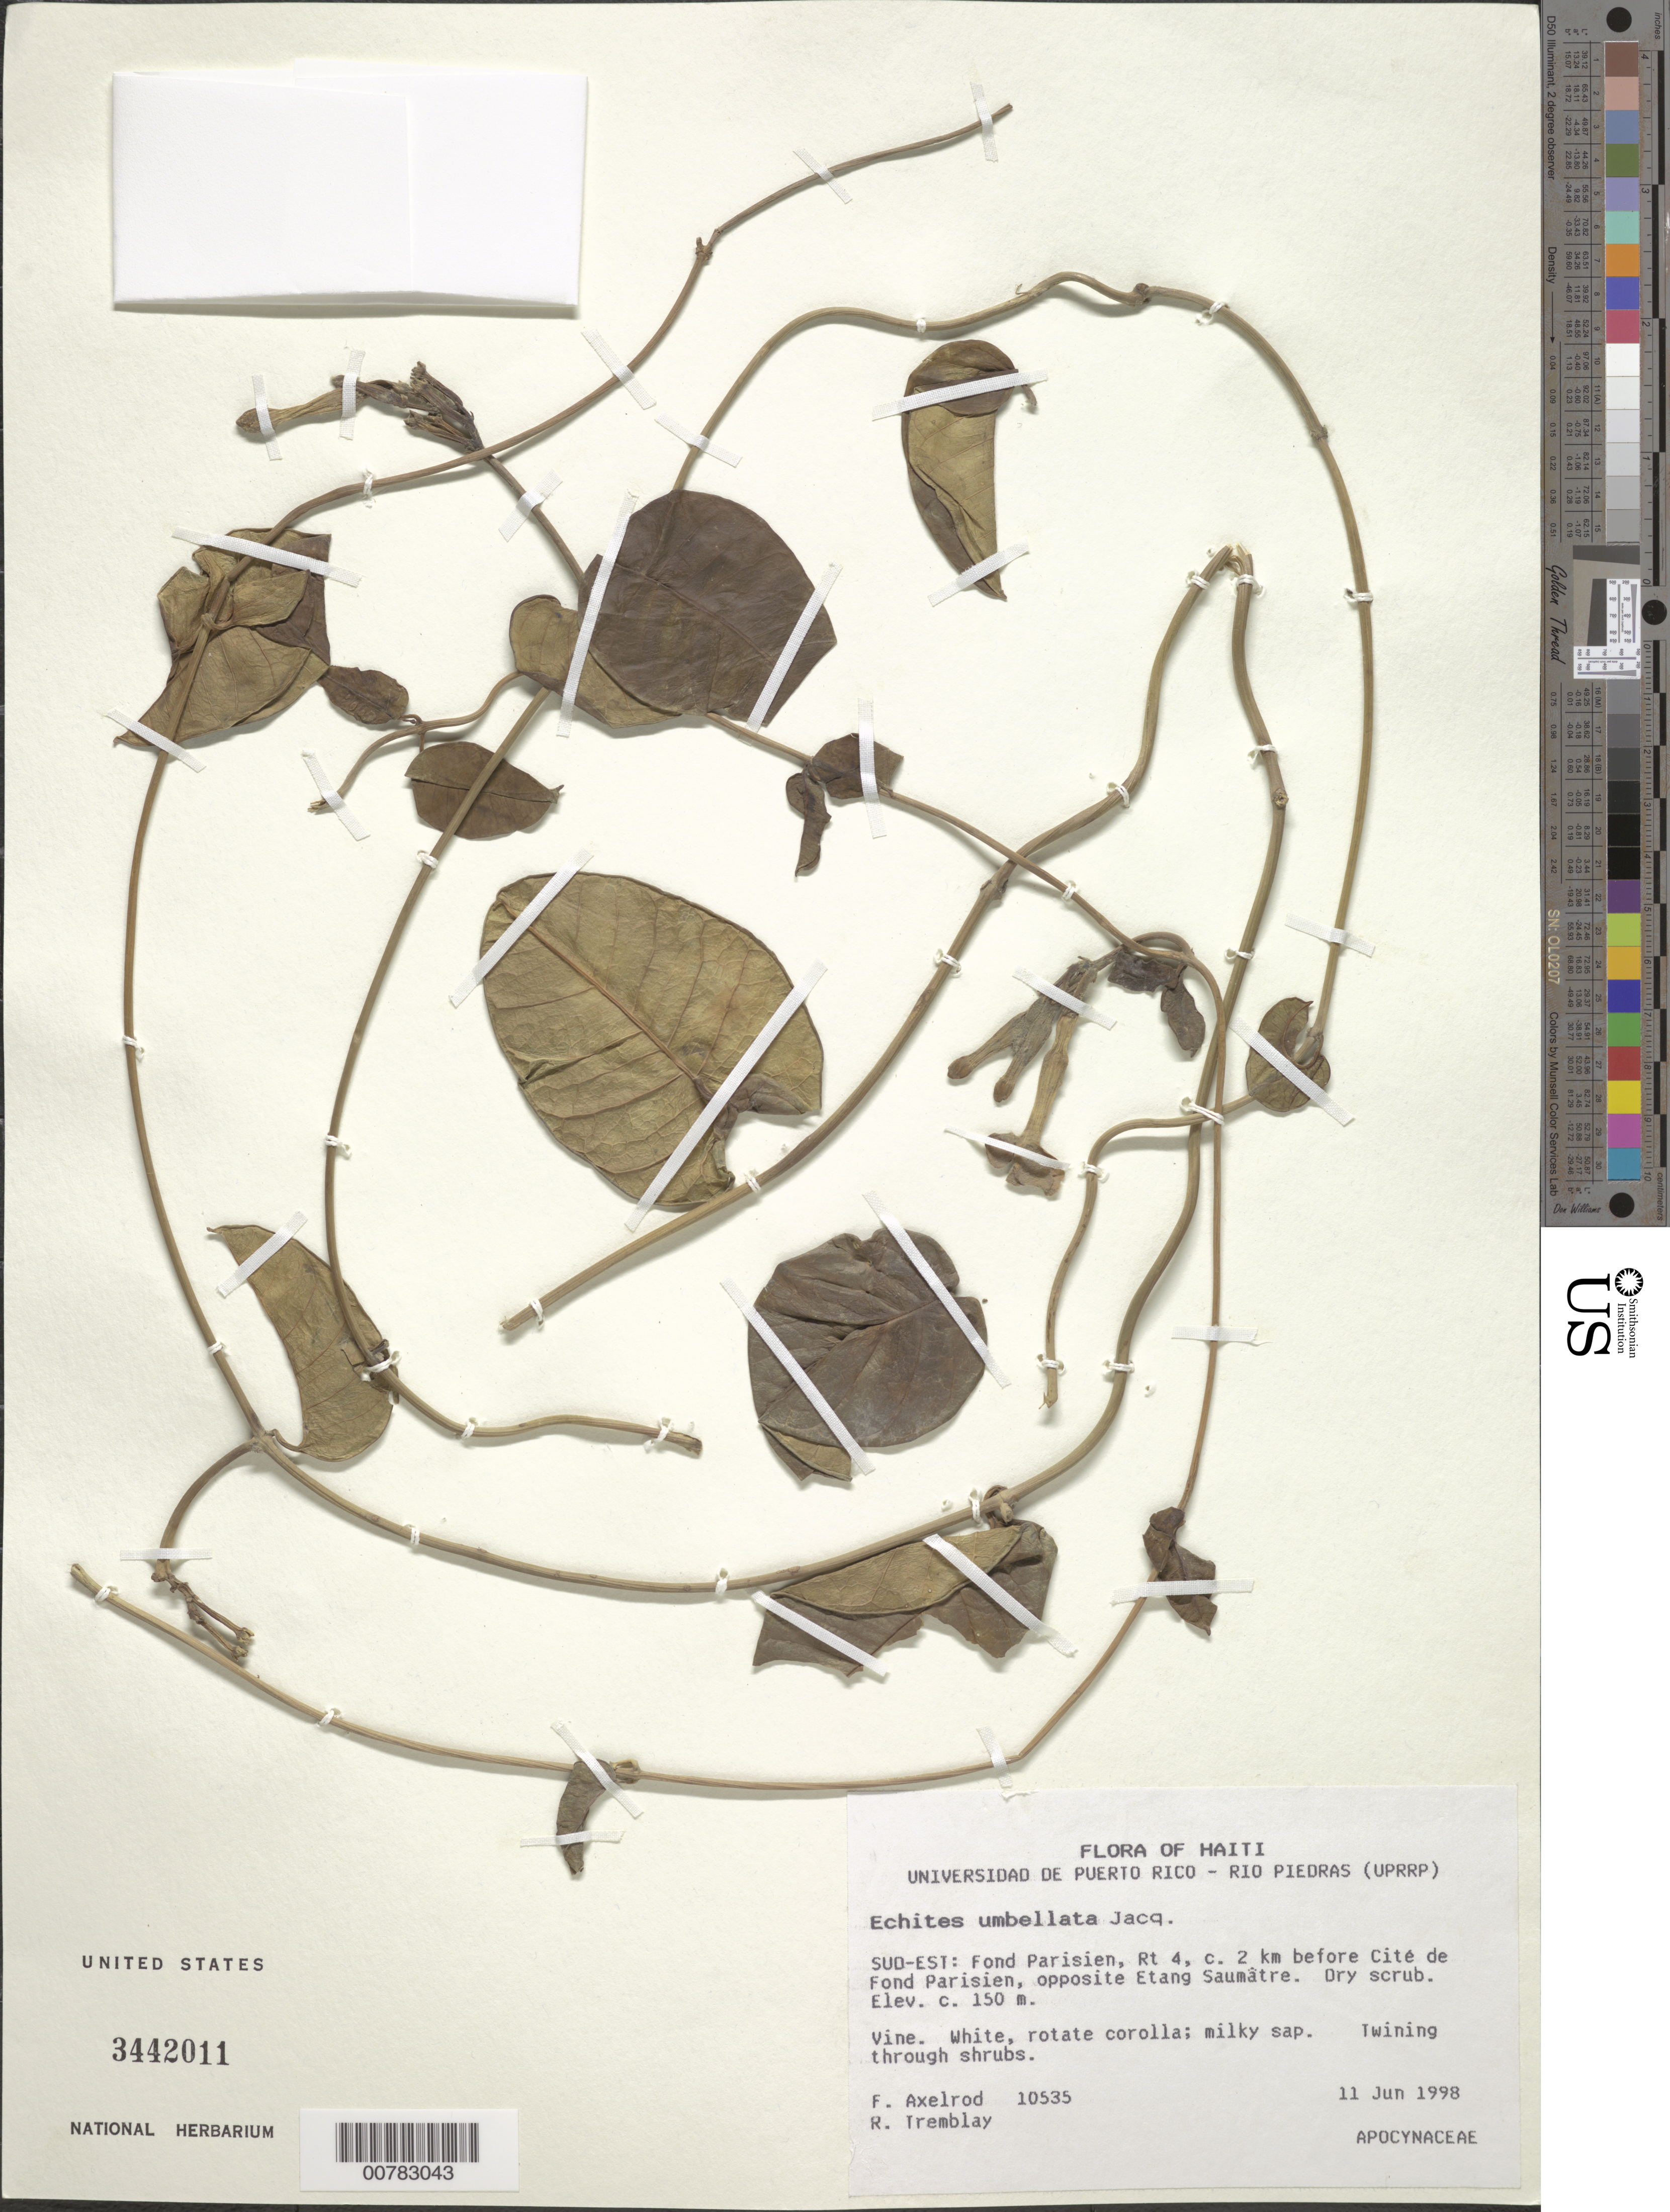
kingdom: Plantae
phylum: Tracheophyta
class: Magnoliopsida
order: Gentianales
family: Apocynaceae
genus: Echites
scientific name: Echites umbellatus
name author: Jacq.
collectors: F. S. Axelrod & R. L. Tremblay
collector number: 10535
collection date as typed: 11 Jun 1988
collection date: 1988-06-11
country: Haiti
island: Hispaniola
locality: Sud-Est: Fond Parisien, Rt 4, C.2 Km before Cité de Fond Parisien, opposite Etang Saumâtre.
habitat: Dry scrub.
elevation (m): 150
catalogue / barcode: US 3442011